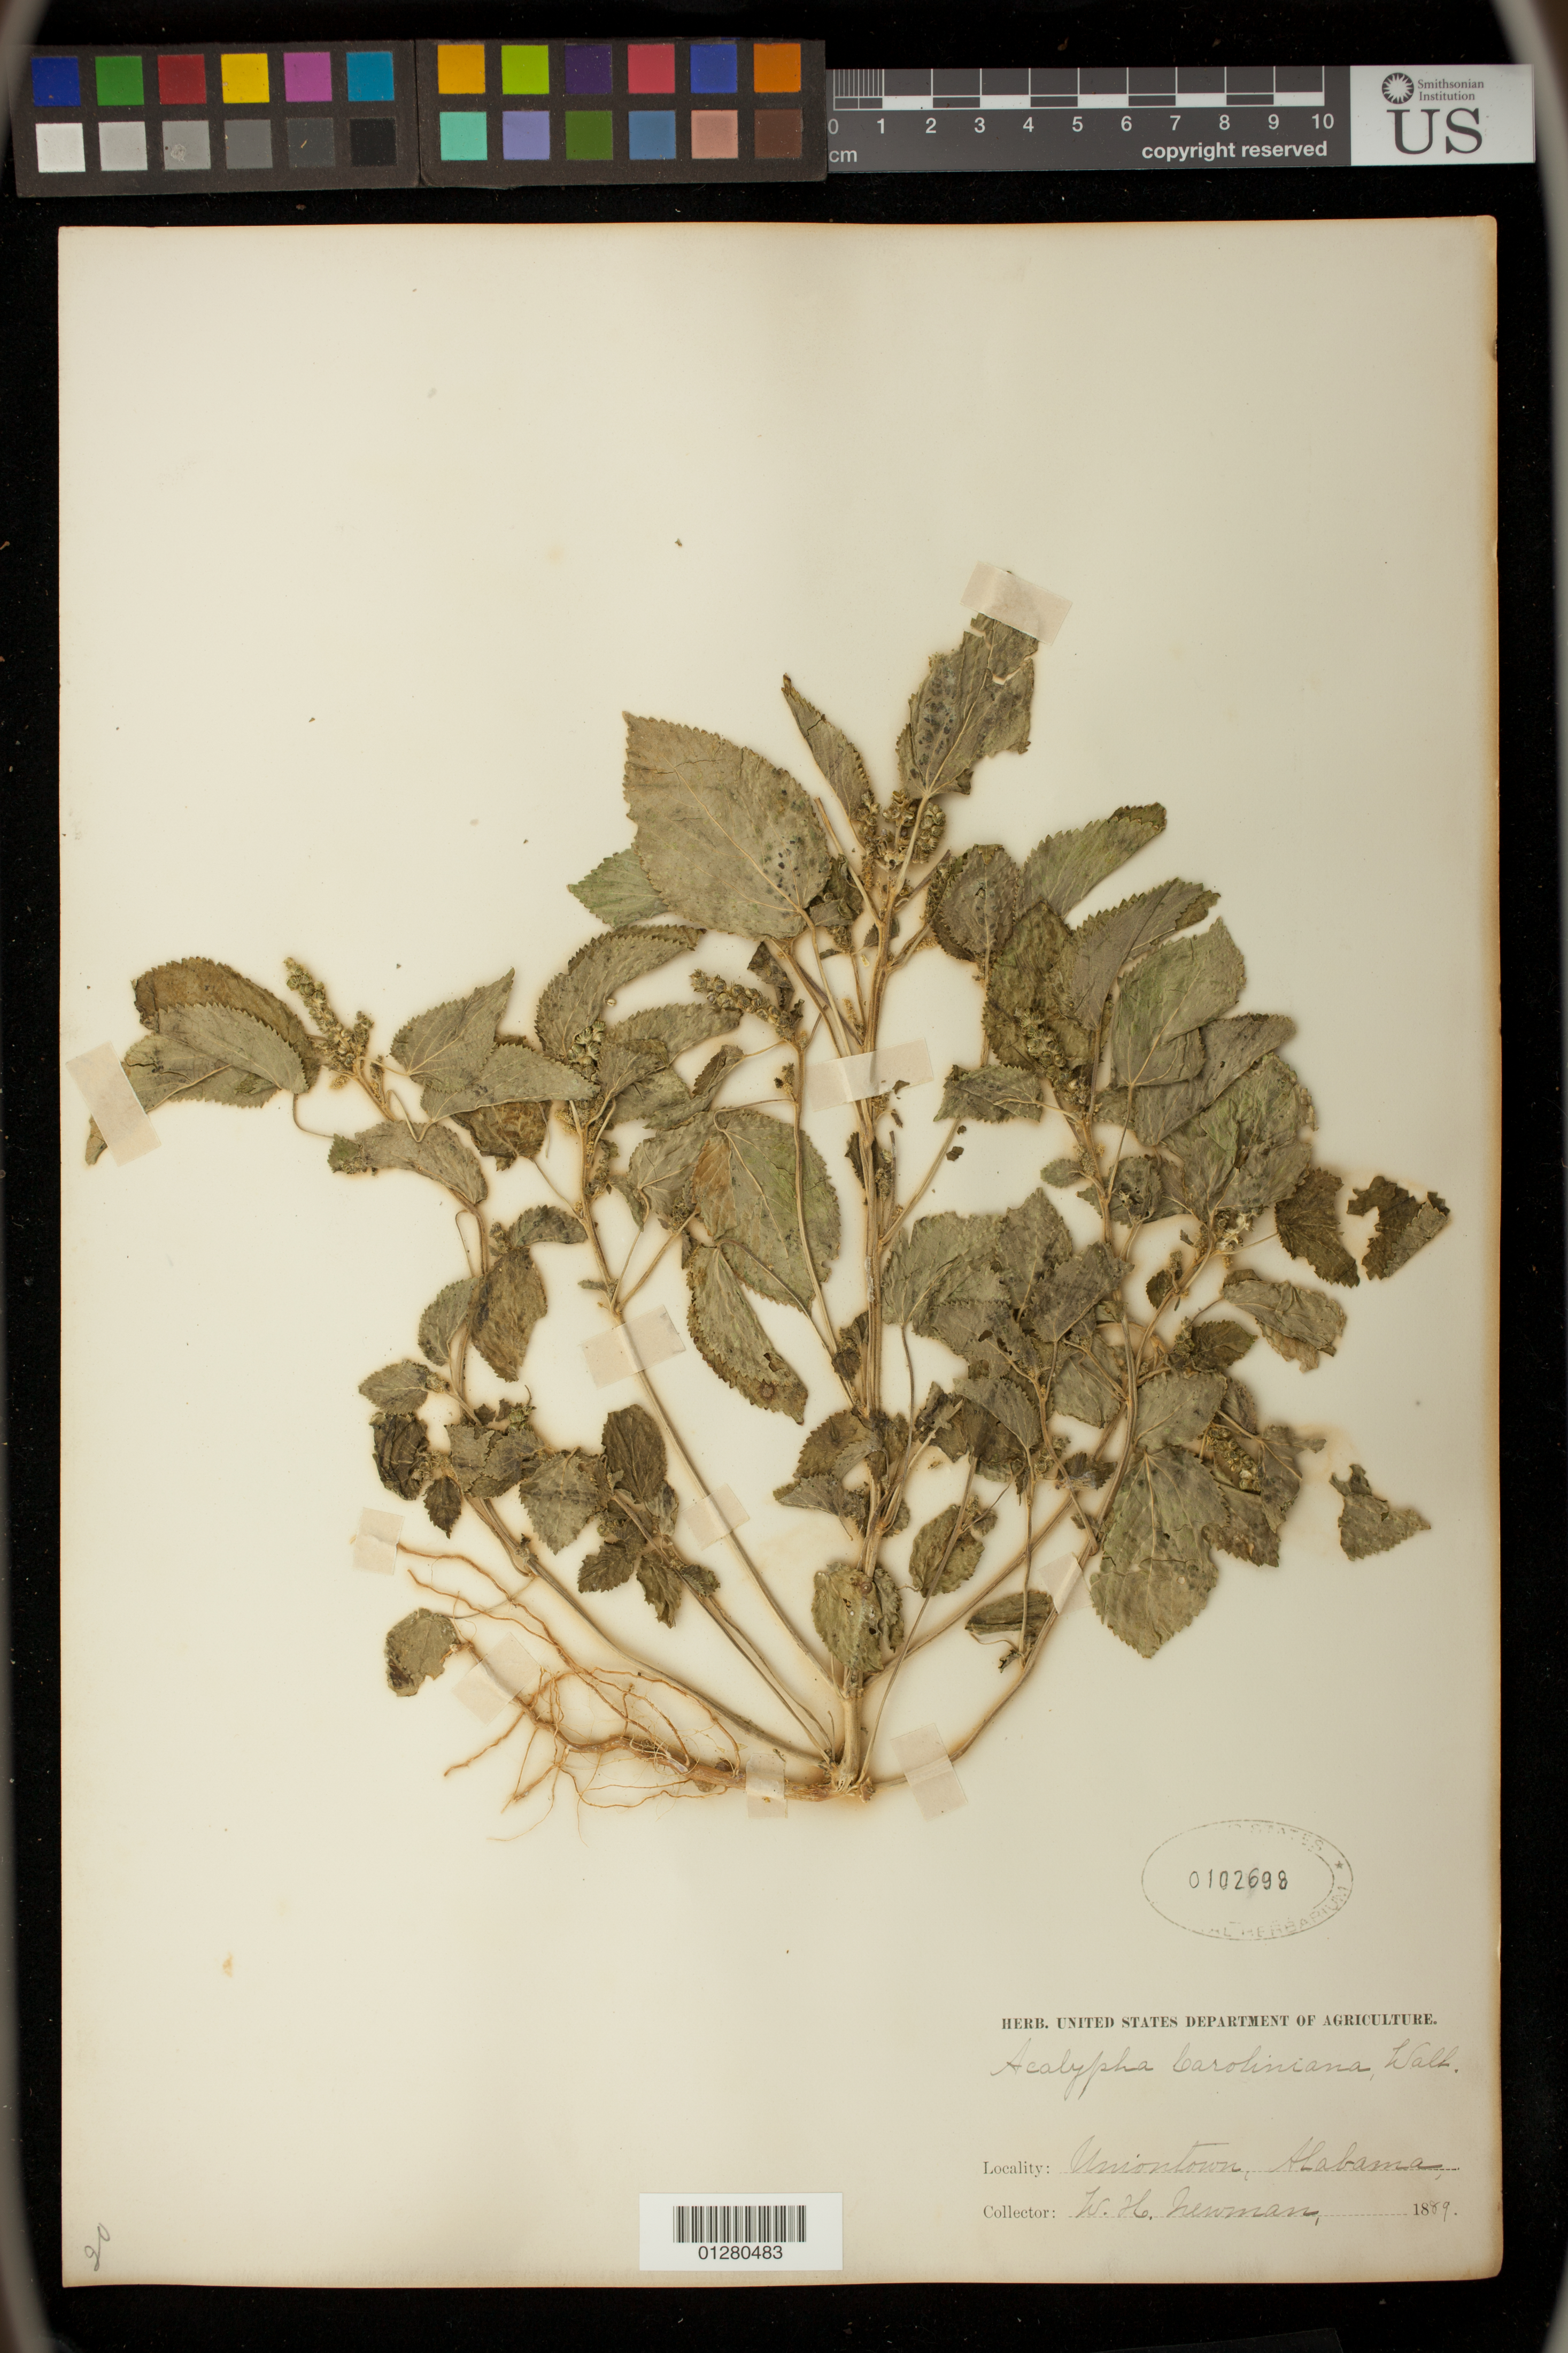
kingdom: Plantae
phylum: Tracheophyta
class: Magnoliopsida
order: Malpighiales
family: Euphorbiaceae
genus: Acalypha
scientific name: Acalypha ostryifolia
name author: Ridd.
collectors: W. Newman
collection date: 1889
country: United States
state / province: Alabama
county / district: Perry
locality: Uniontown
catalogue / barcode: US 102698